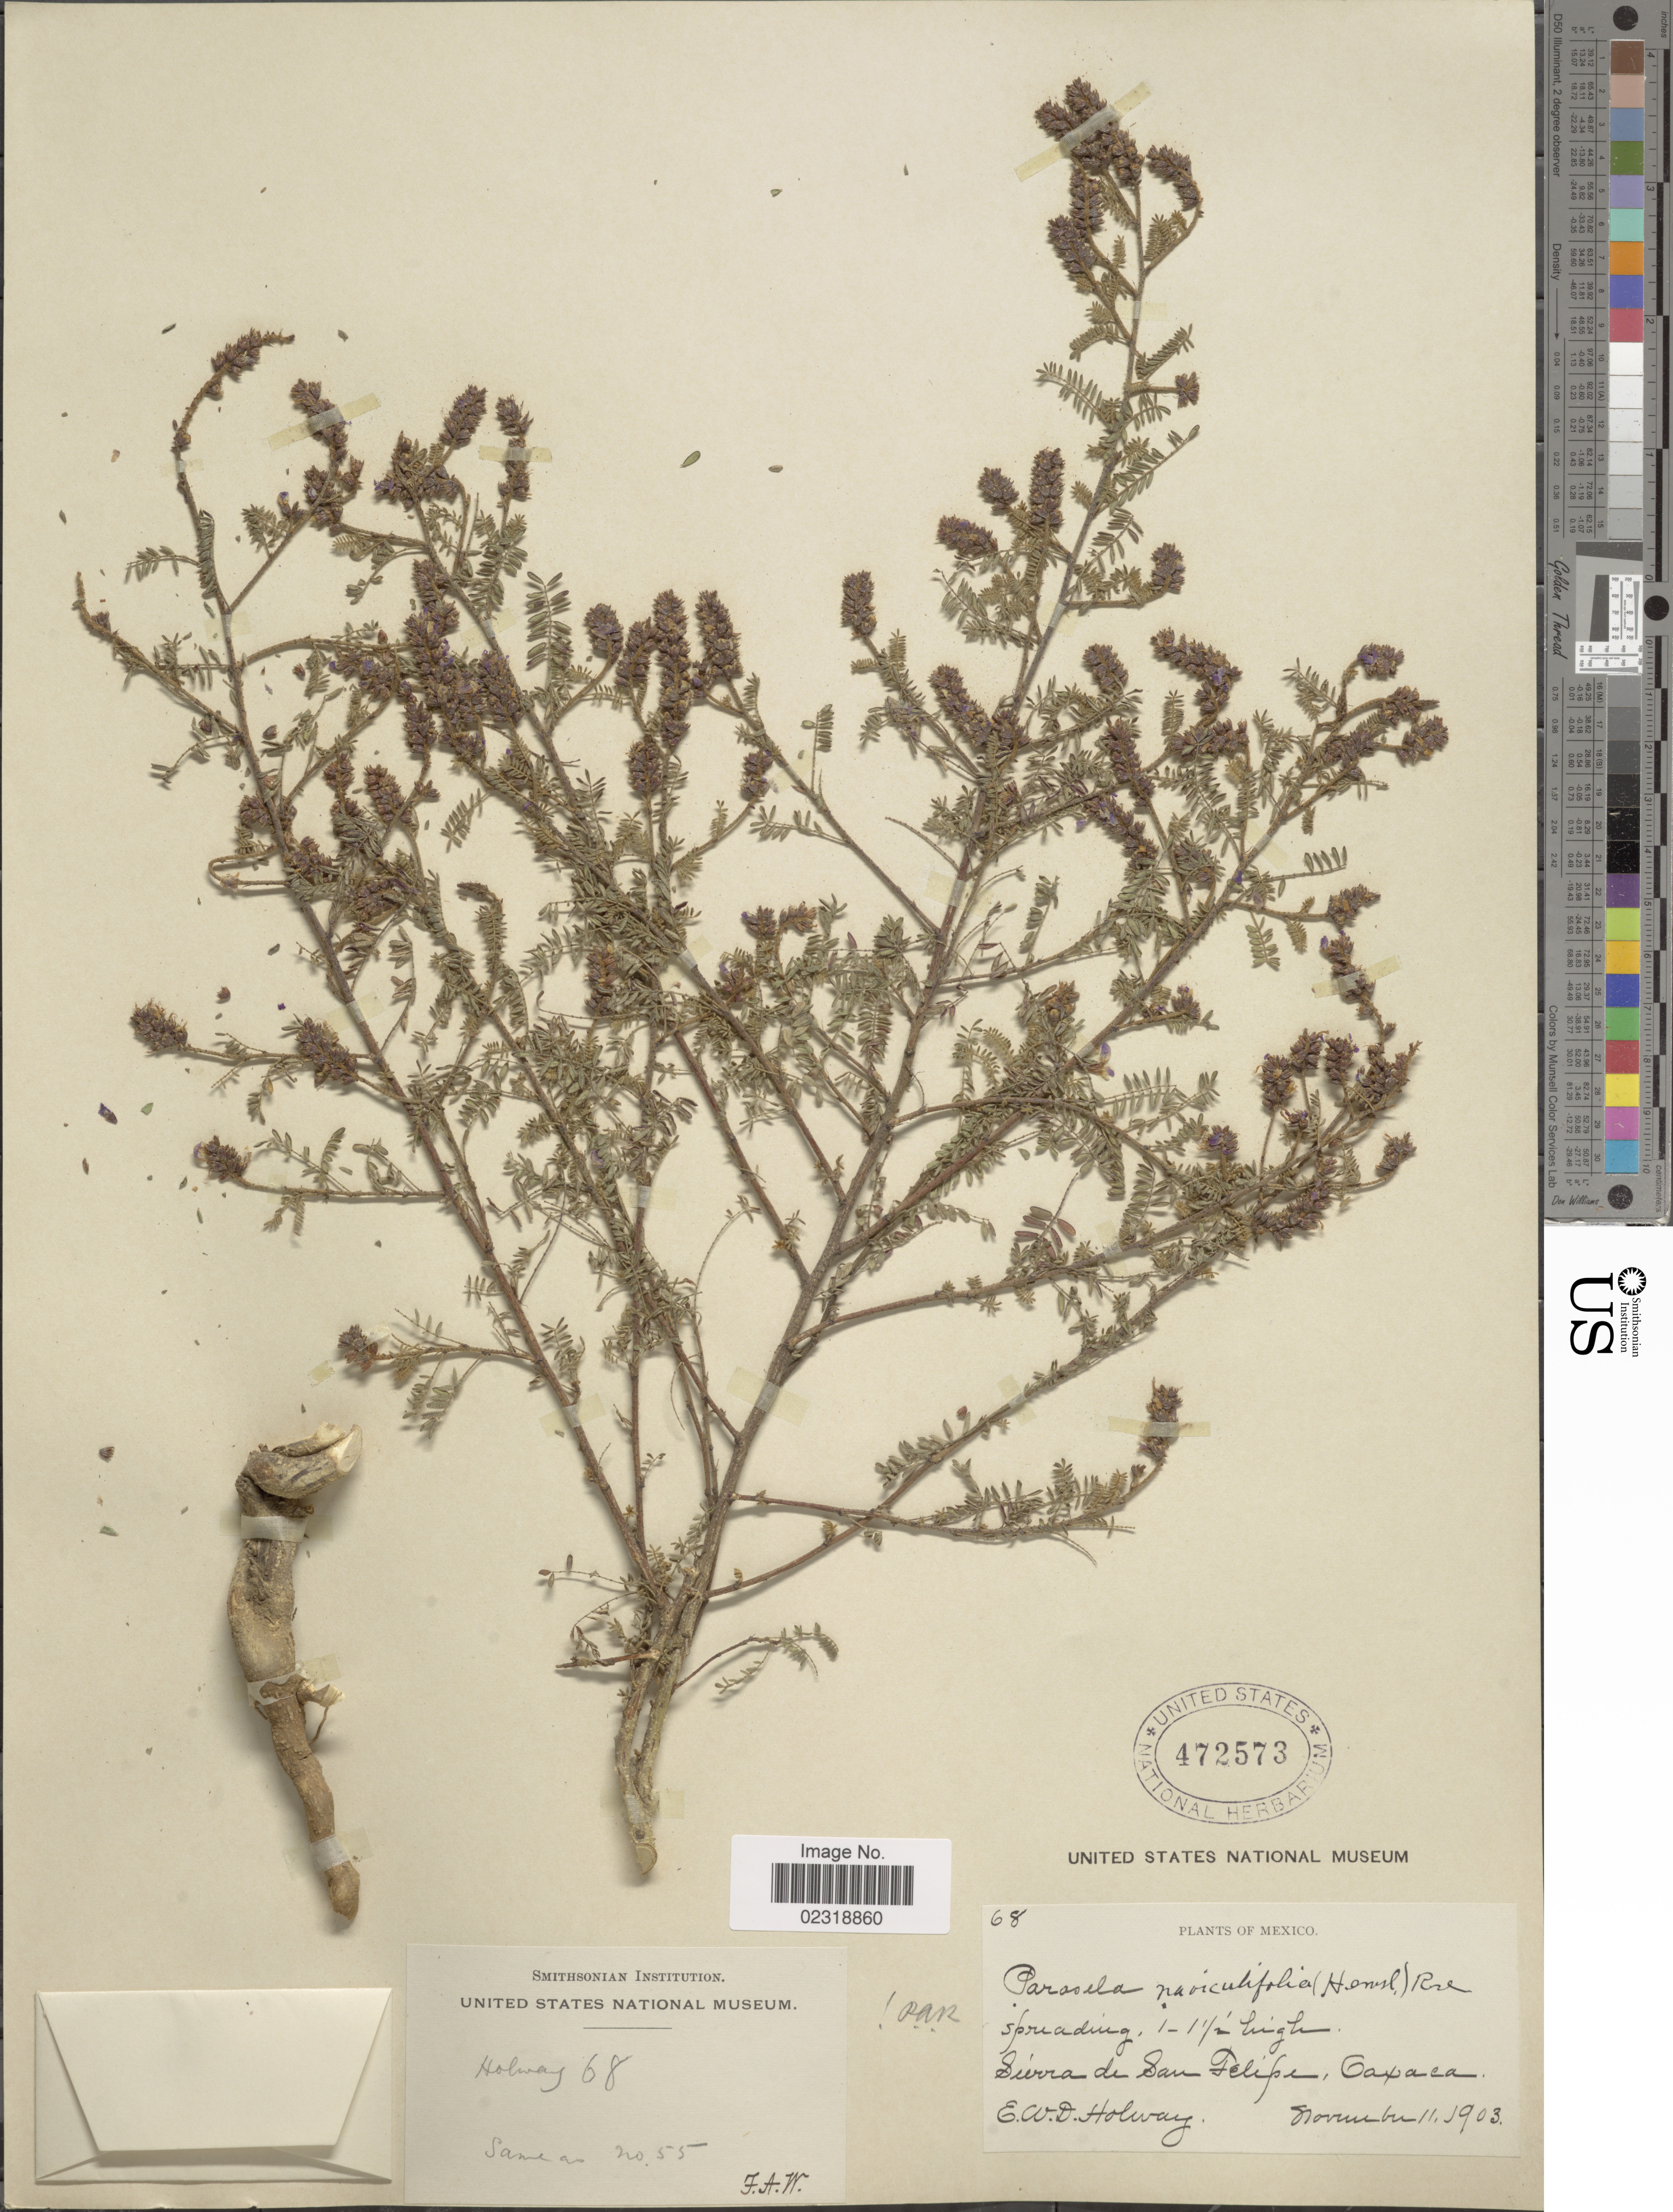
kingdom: Plantae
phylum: Tracheophyta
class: Magnoliopsida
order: Fabales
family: Fabaceae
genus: Dalea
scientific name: Dalea naviculifolia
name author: Hemsl.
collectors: E. W. D. Holway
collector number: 68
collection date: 1903-11-11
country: Mexico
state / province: Oaxaca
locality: Sierra de San Felipe.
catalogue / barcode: US 472573